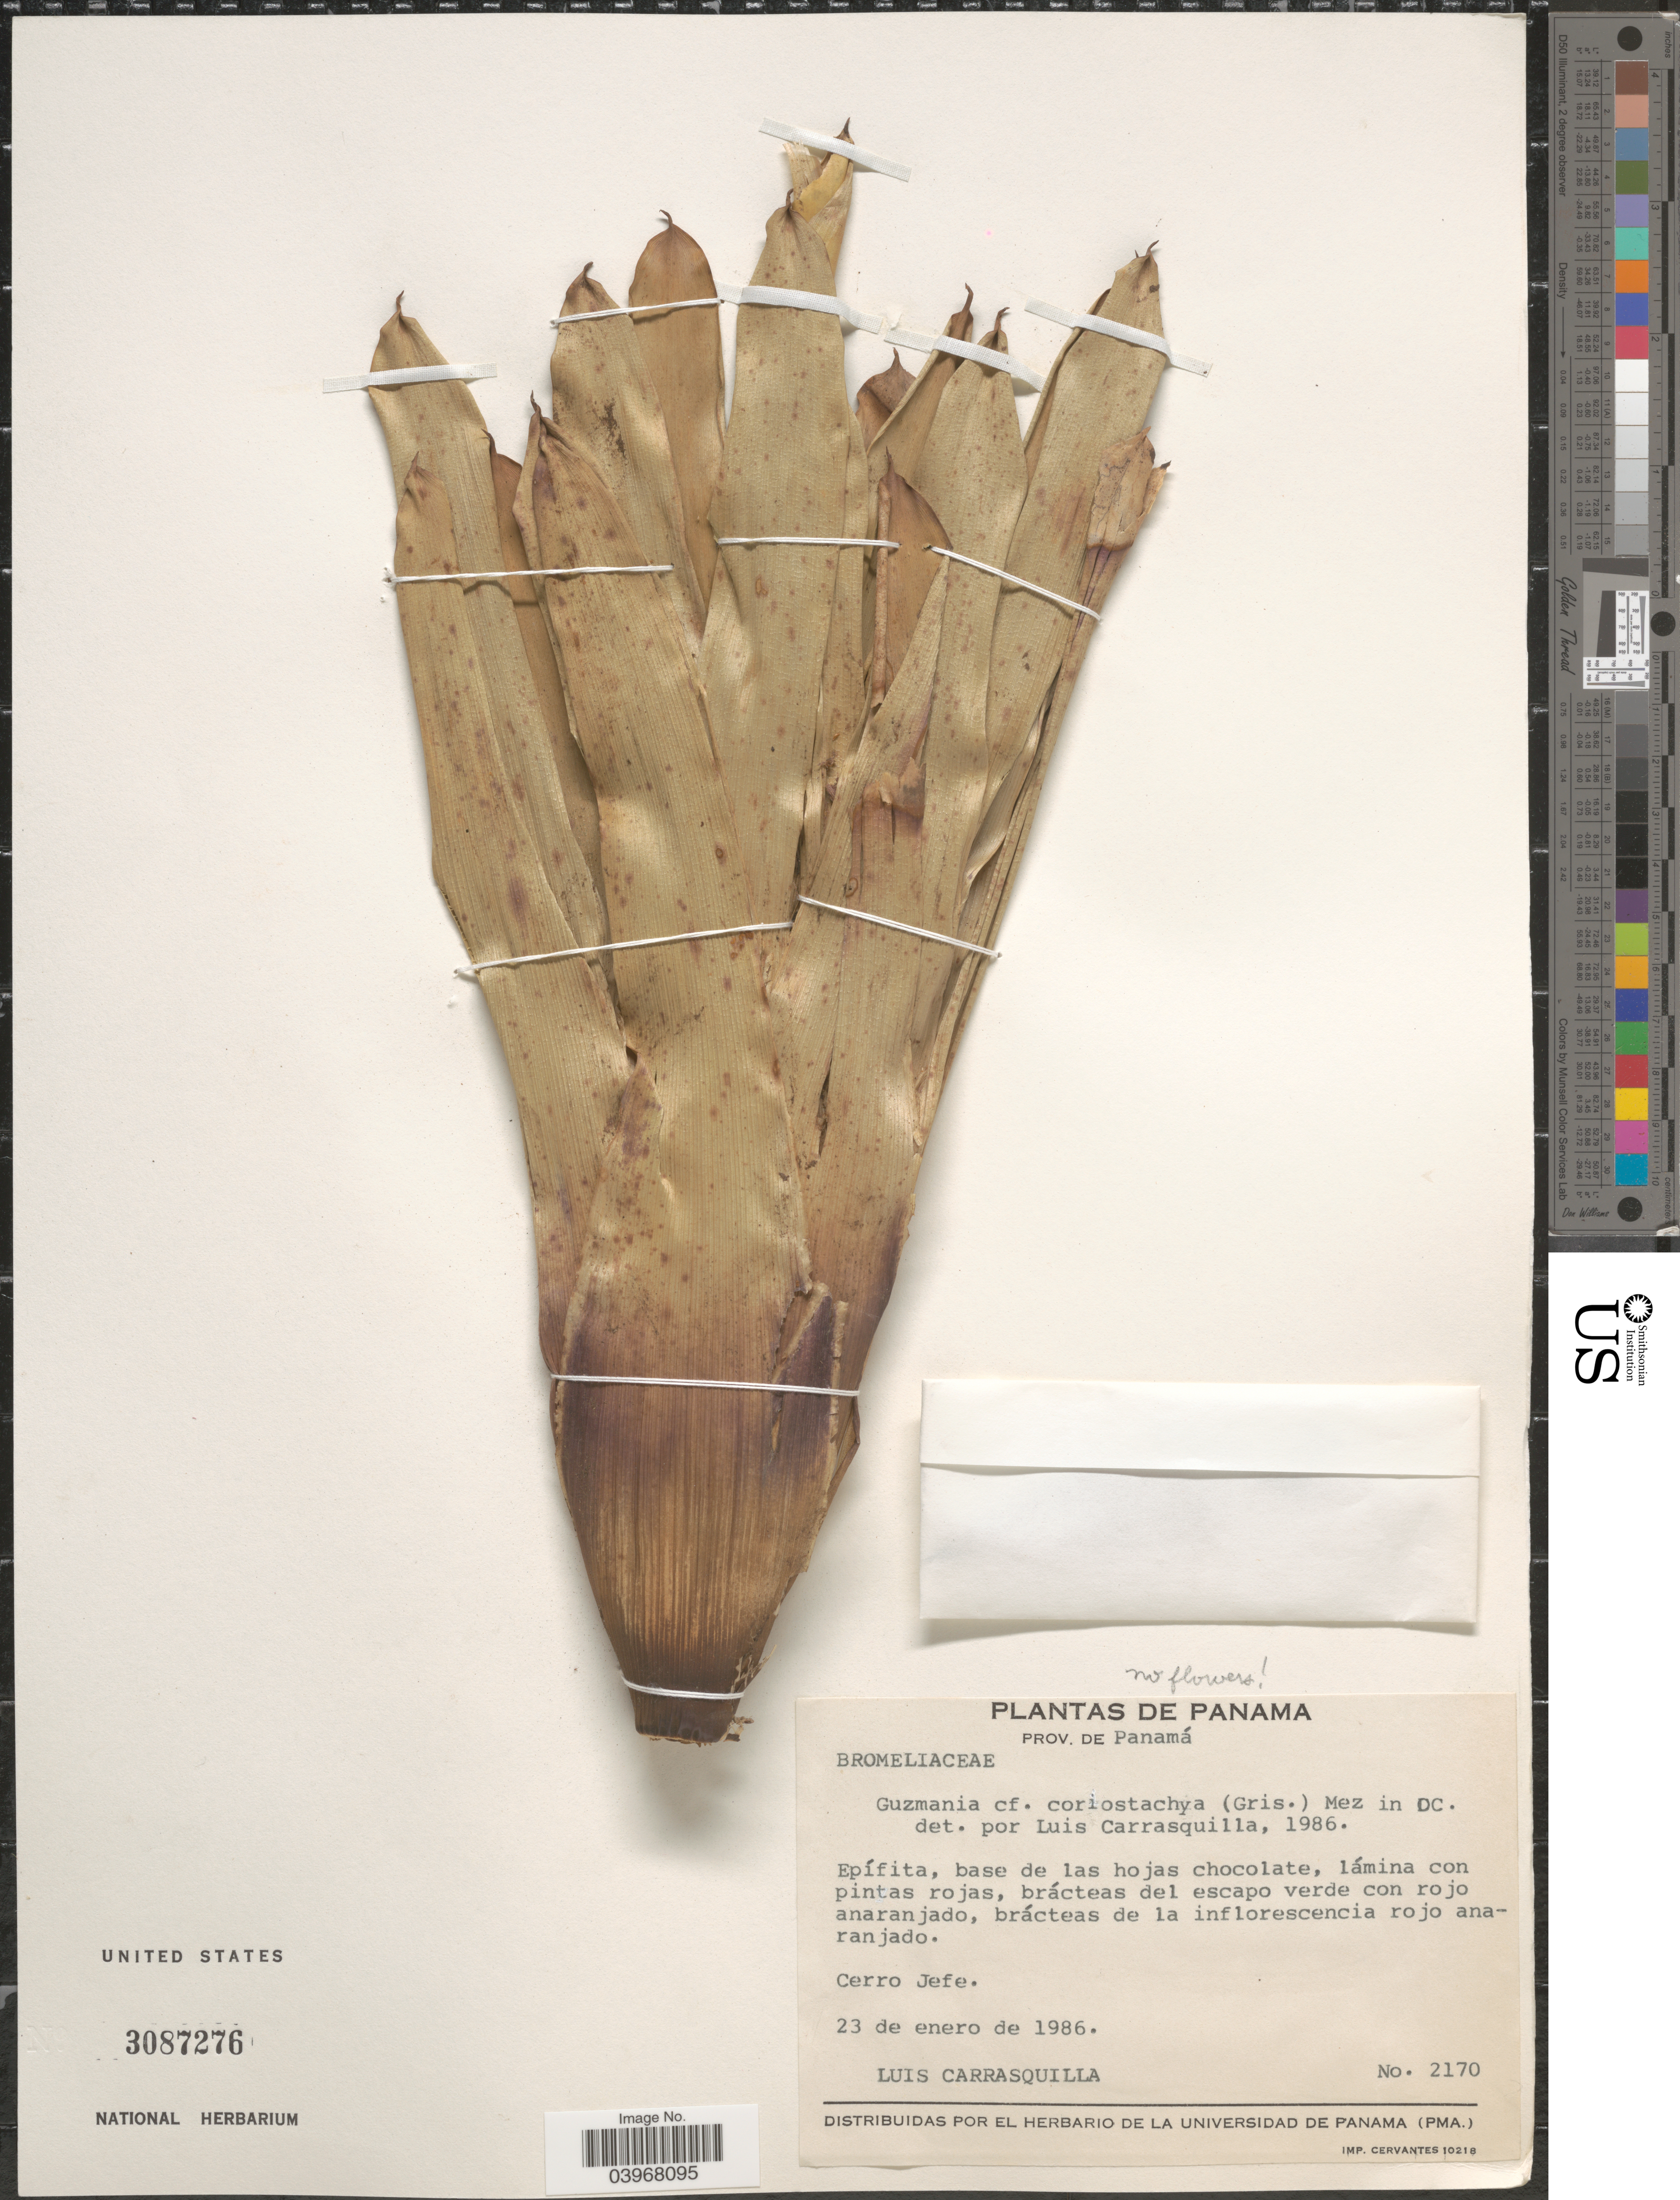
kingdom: Plantae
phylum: Tracheophyta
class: Liliopsida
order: Poales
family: Bromeliaceae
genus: Guzmania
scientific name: Guzmania sp.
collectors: L. Carrasquilla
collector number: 2170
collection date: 1986-01-23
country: Panama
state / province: Panamá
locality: Cerro Jefe.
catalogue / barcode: US 3087276